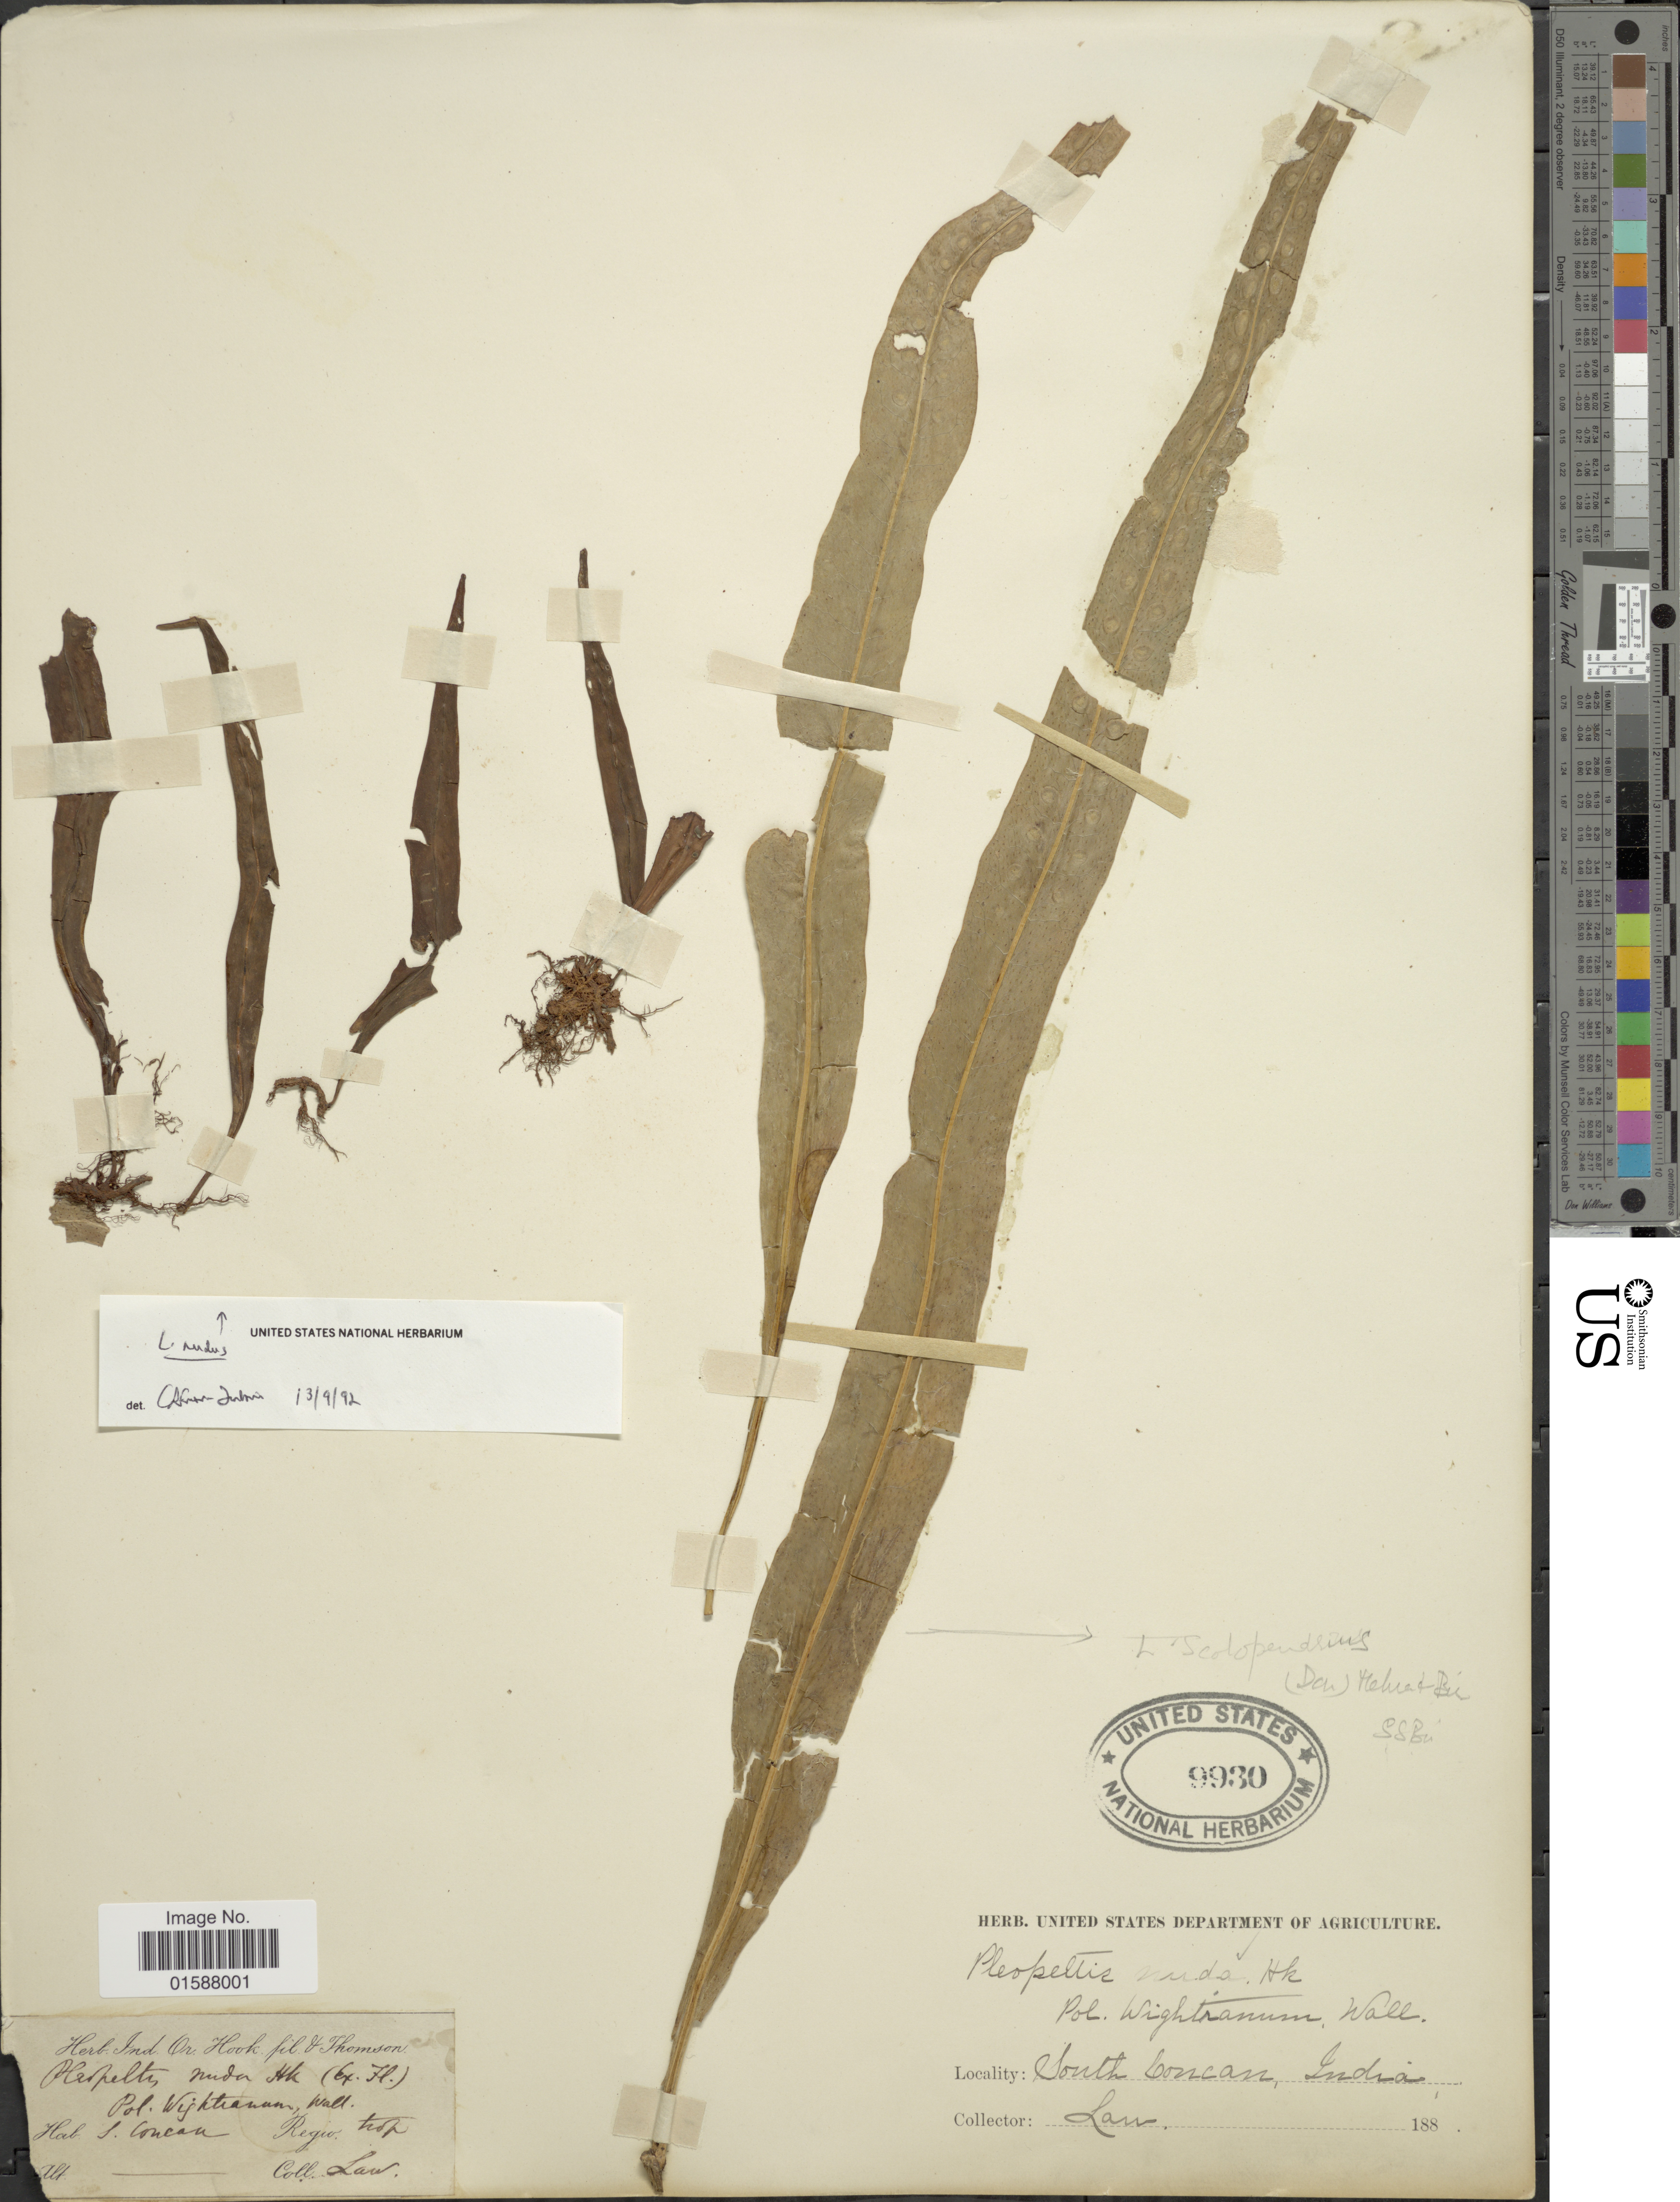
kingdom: Plantae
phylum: Tracheophyta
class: Polypodiopsida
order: Polypodiales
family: Polypodiaceae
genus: Lepisorus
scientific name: Lepisorus scolopendrium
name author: (Buch.-Ham. ex D. Don) Mehra & Bir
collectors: -. Law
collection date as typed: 188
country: India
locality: South Concon. Regio trop.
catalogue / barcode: US 9930